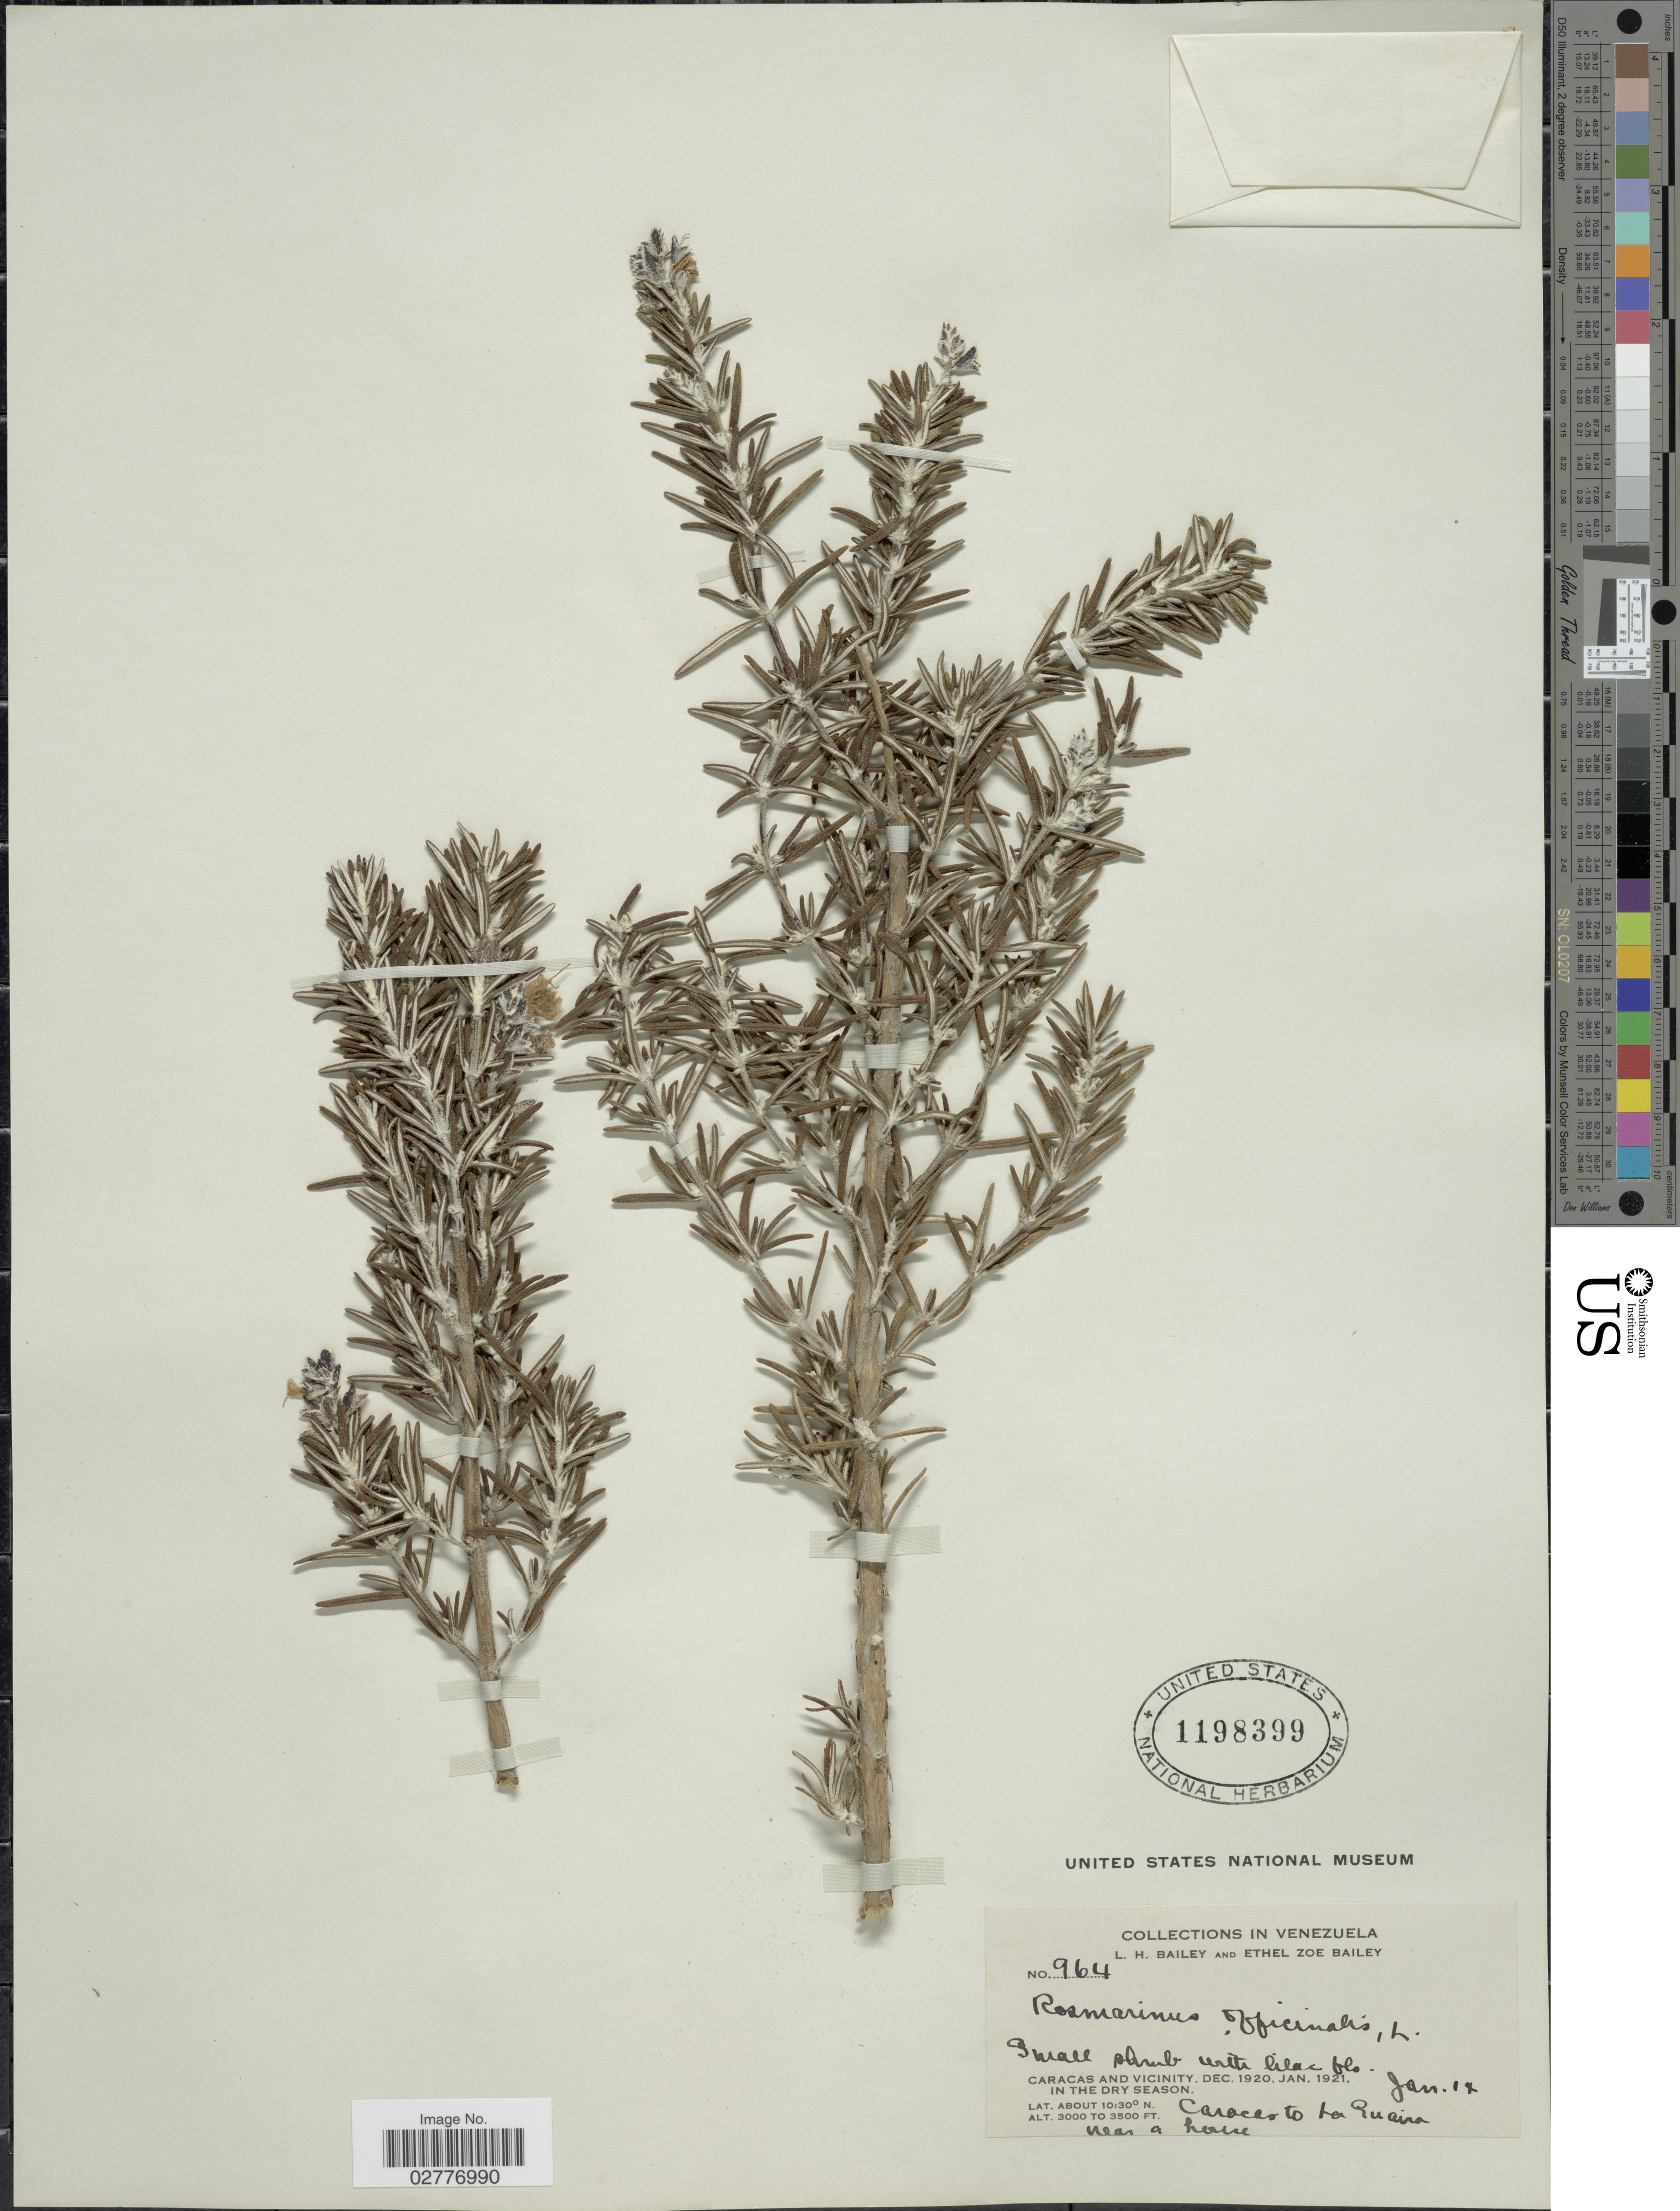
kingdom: Plantae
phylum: Tracheophyta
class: Magnoliopsida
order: Lamiales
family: Lamiaceae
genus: Rosmarinus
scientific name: Rosmarinus officinalis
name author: L.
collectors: L. H. Bailey & E. Z. Bailey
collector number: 964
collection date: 1921-01-17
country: Venezuela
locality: Caracas and vicinity. Caracas to la Guaira near a house.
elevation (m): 914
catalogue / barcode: US 1198399